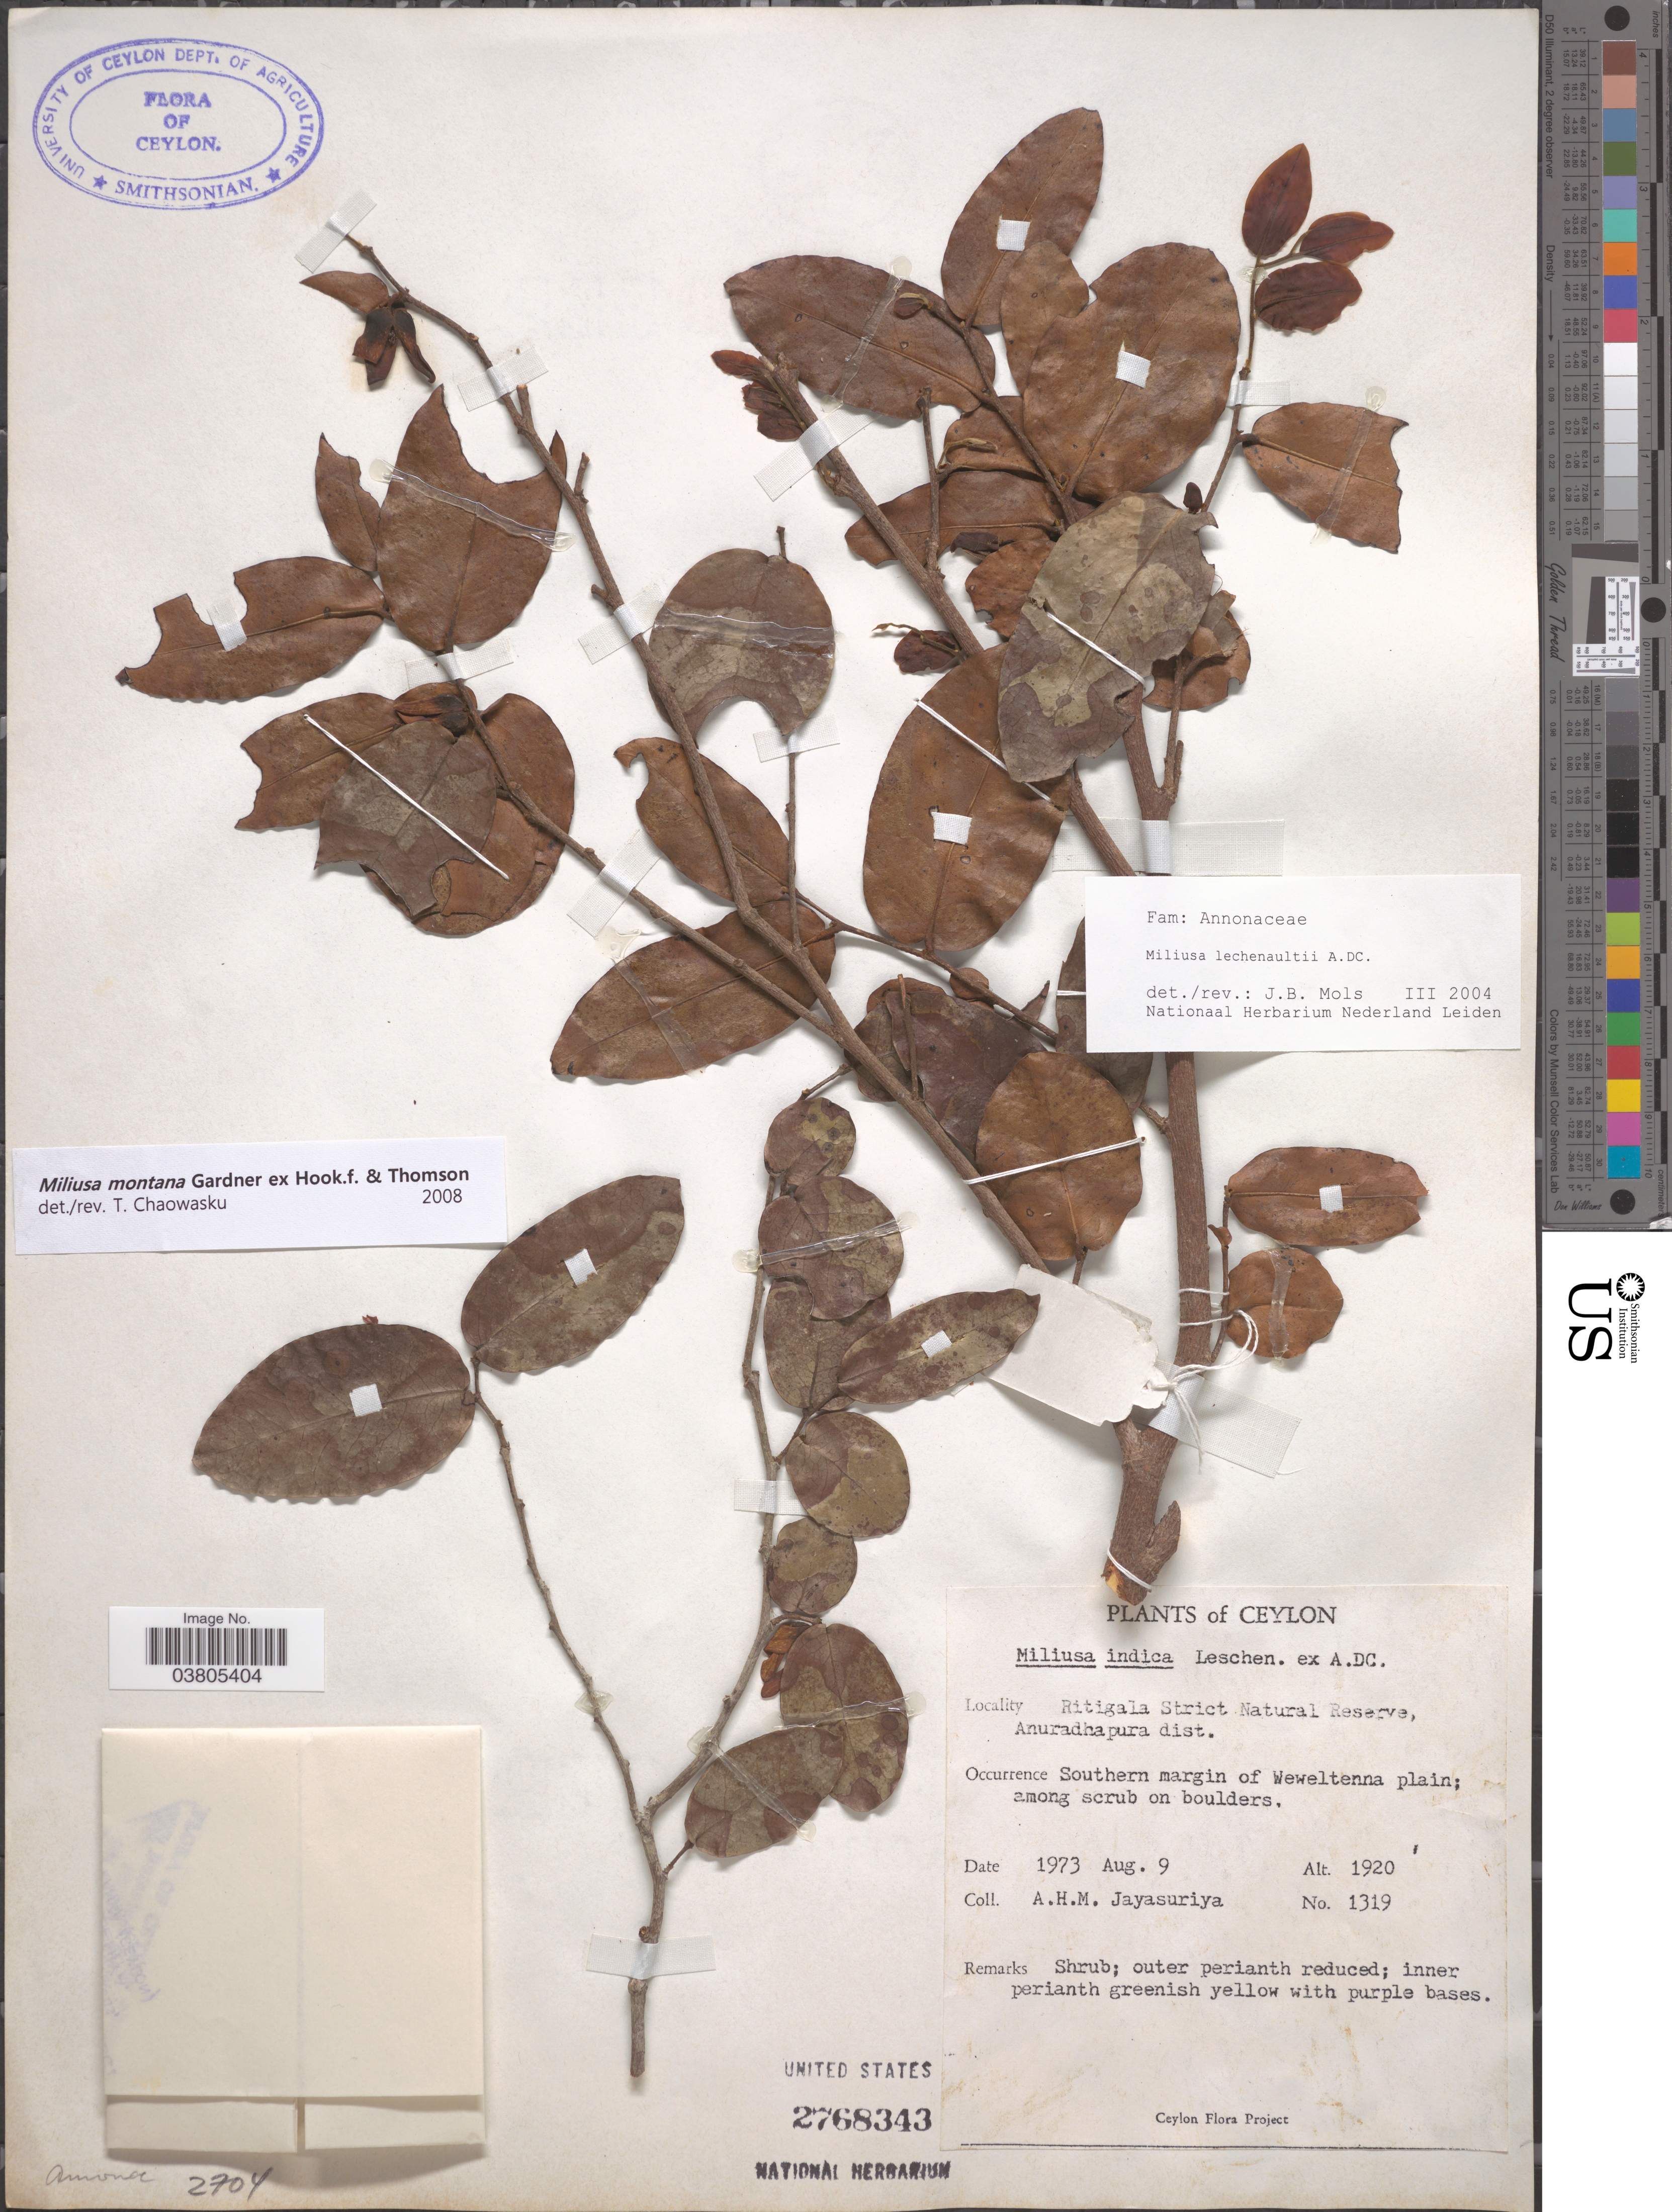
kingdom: Plantae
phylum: Tracheophyta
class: Magnoliopsida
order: Magnoliales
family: Annonaceae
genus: Miliusa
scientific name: Miliusa montana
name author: Gardner ex Hook. f. & Thomson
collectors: A. H. Jayasuriya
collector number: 1319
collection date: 1973-08-09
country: Sri Lanka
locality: Ceylon. Ritigala Strict Natural Reserve, Anuradhapura dist. Southern margin of Weweltenna plain; among scrub on boulders.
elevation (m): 585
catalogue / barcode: US 2768343